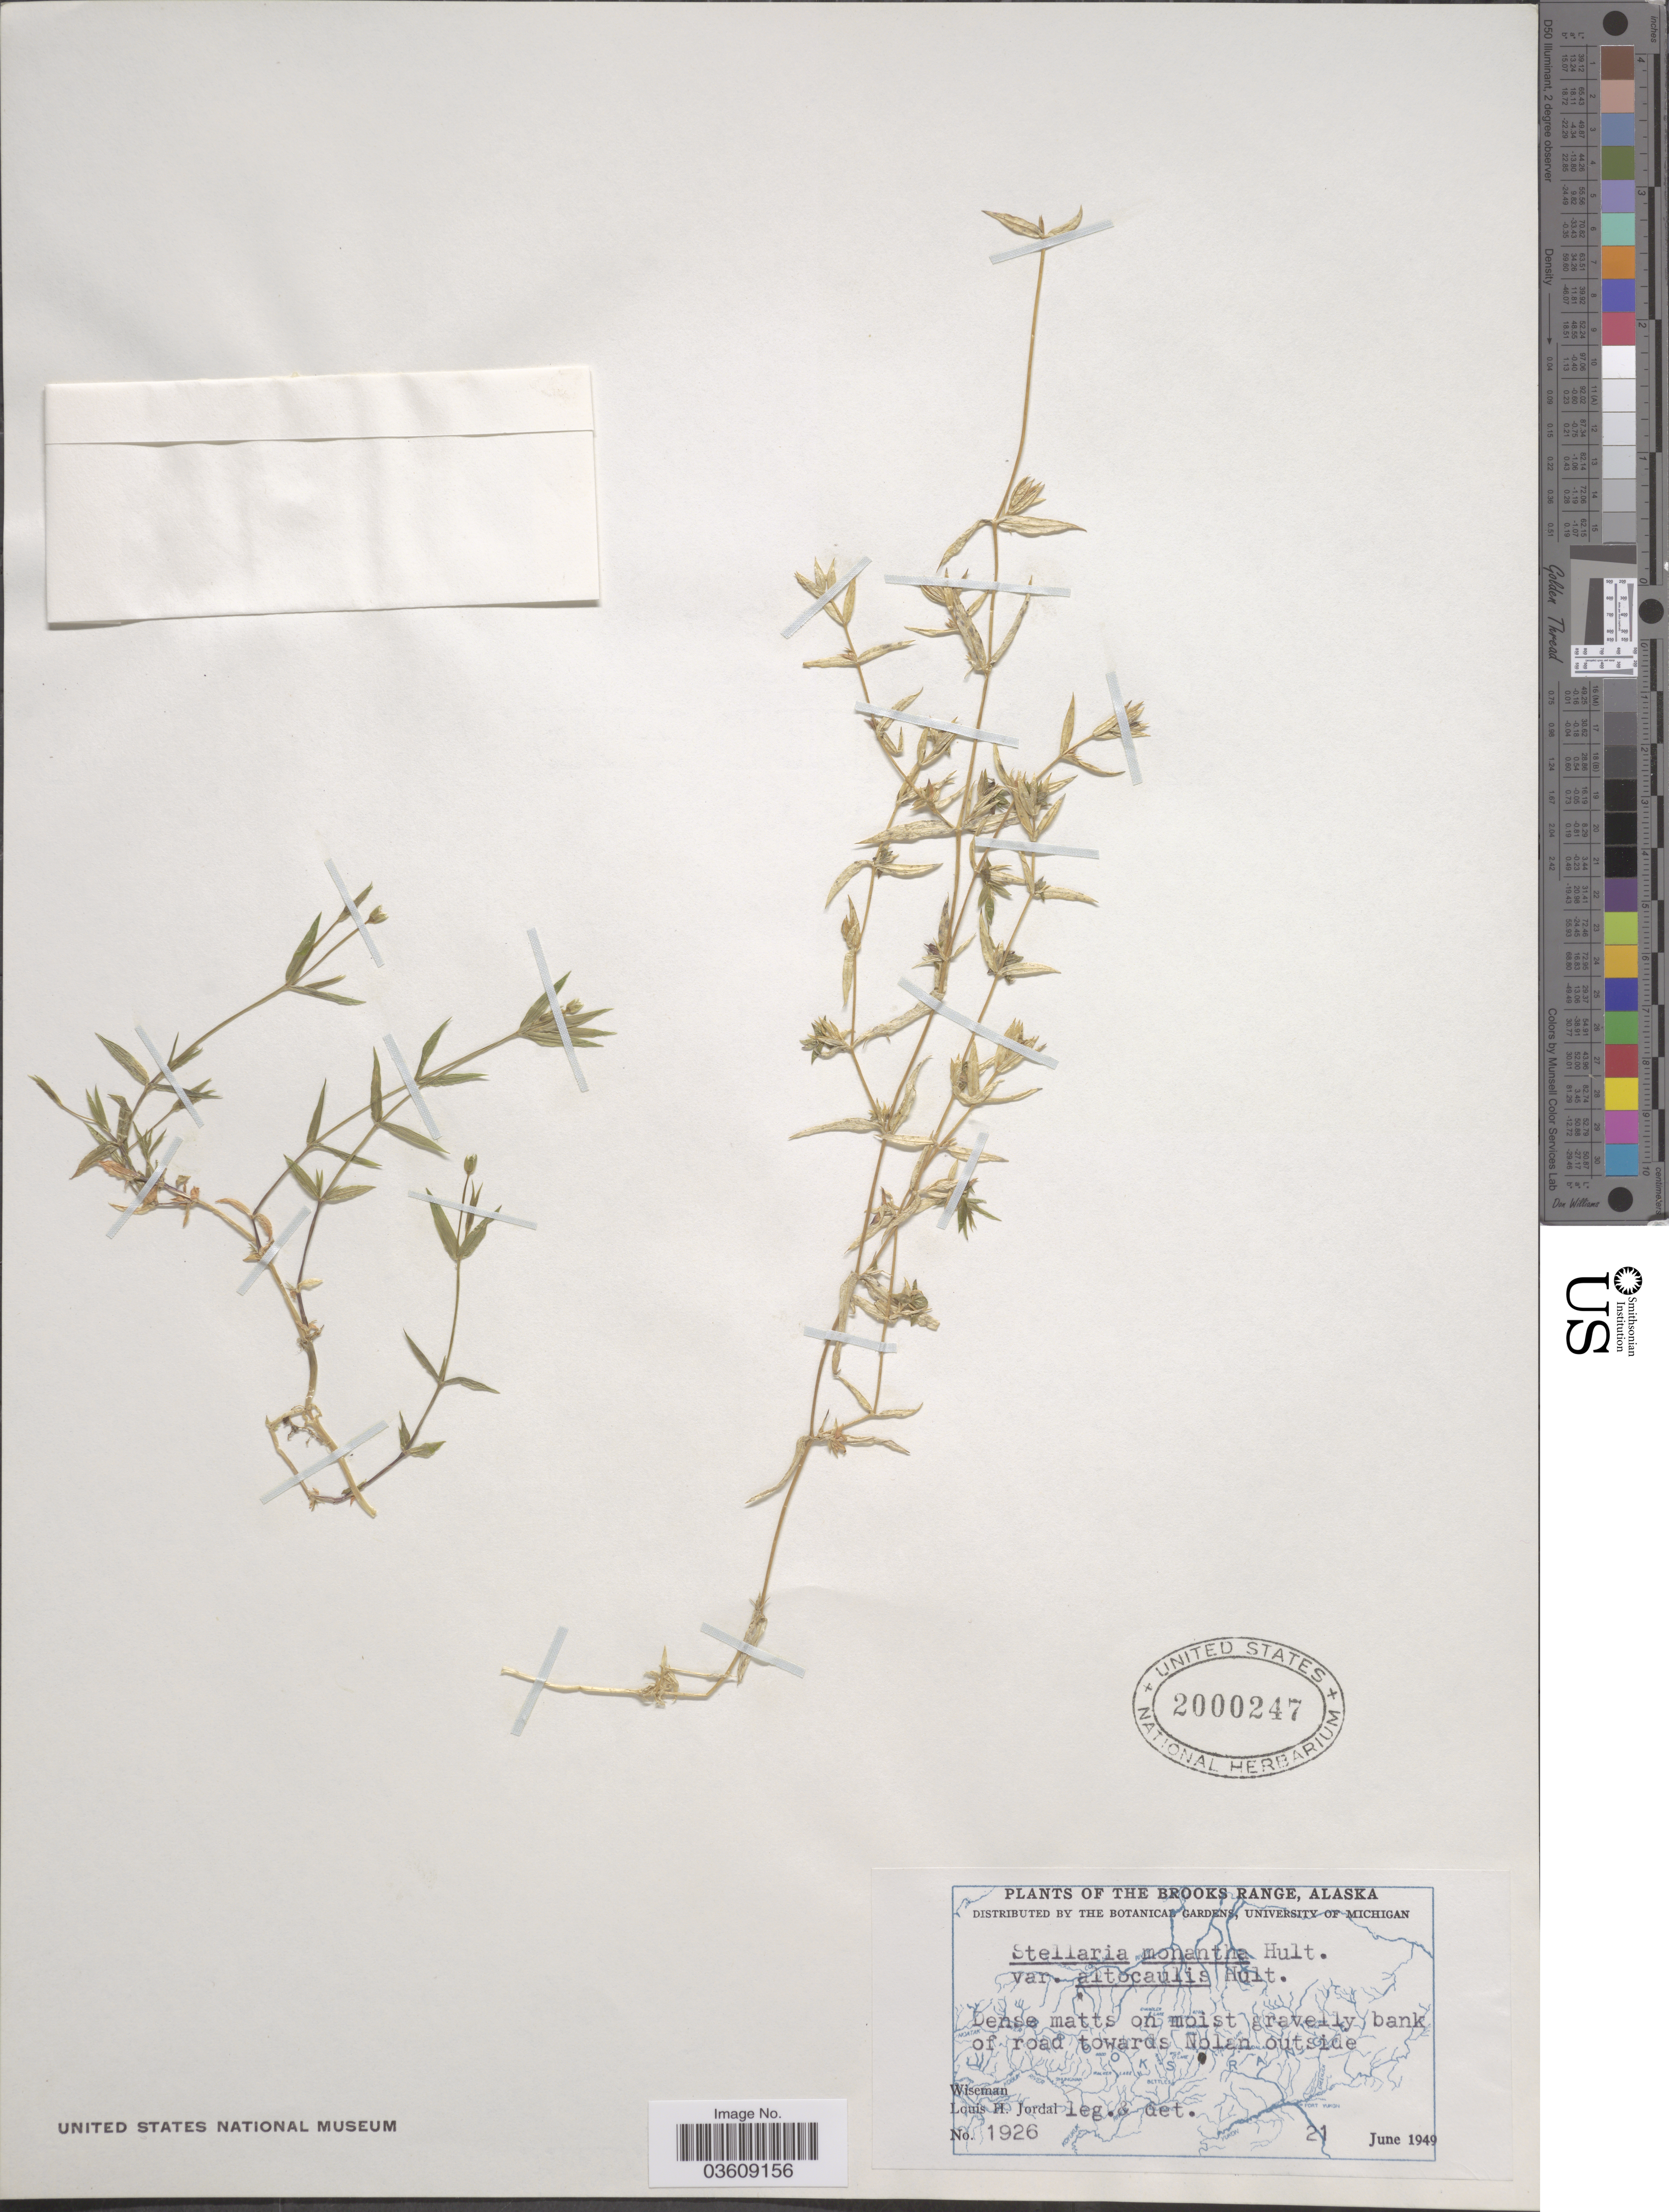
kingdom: Plantae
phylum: Tracheophyta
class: Magnoliopsida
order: Caryophyllales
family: Caryophyllaceae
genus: Stellaria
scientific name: Stellaria monantha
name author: Hultén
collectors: L. Jordal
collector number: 1926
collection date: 1949-06-21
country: United States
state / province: Alaska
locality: Brooks Range. Road towards Nolan outside. Wiseman.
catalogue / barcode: US 2000247